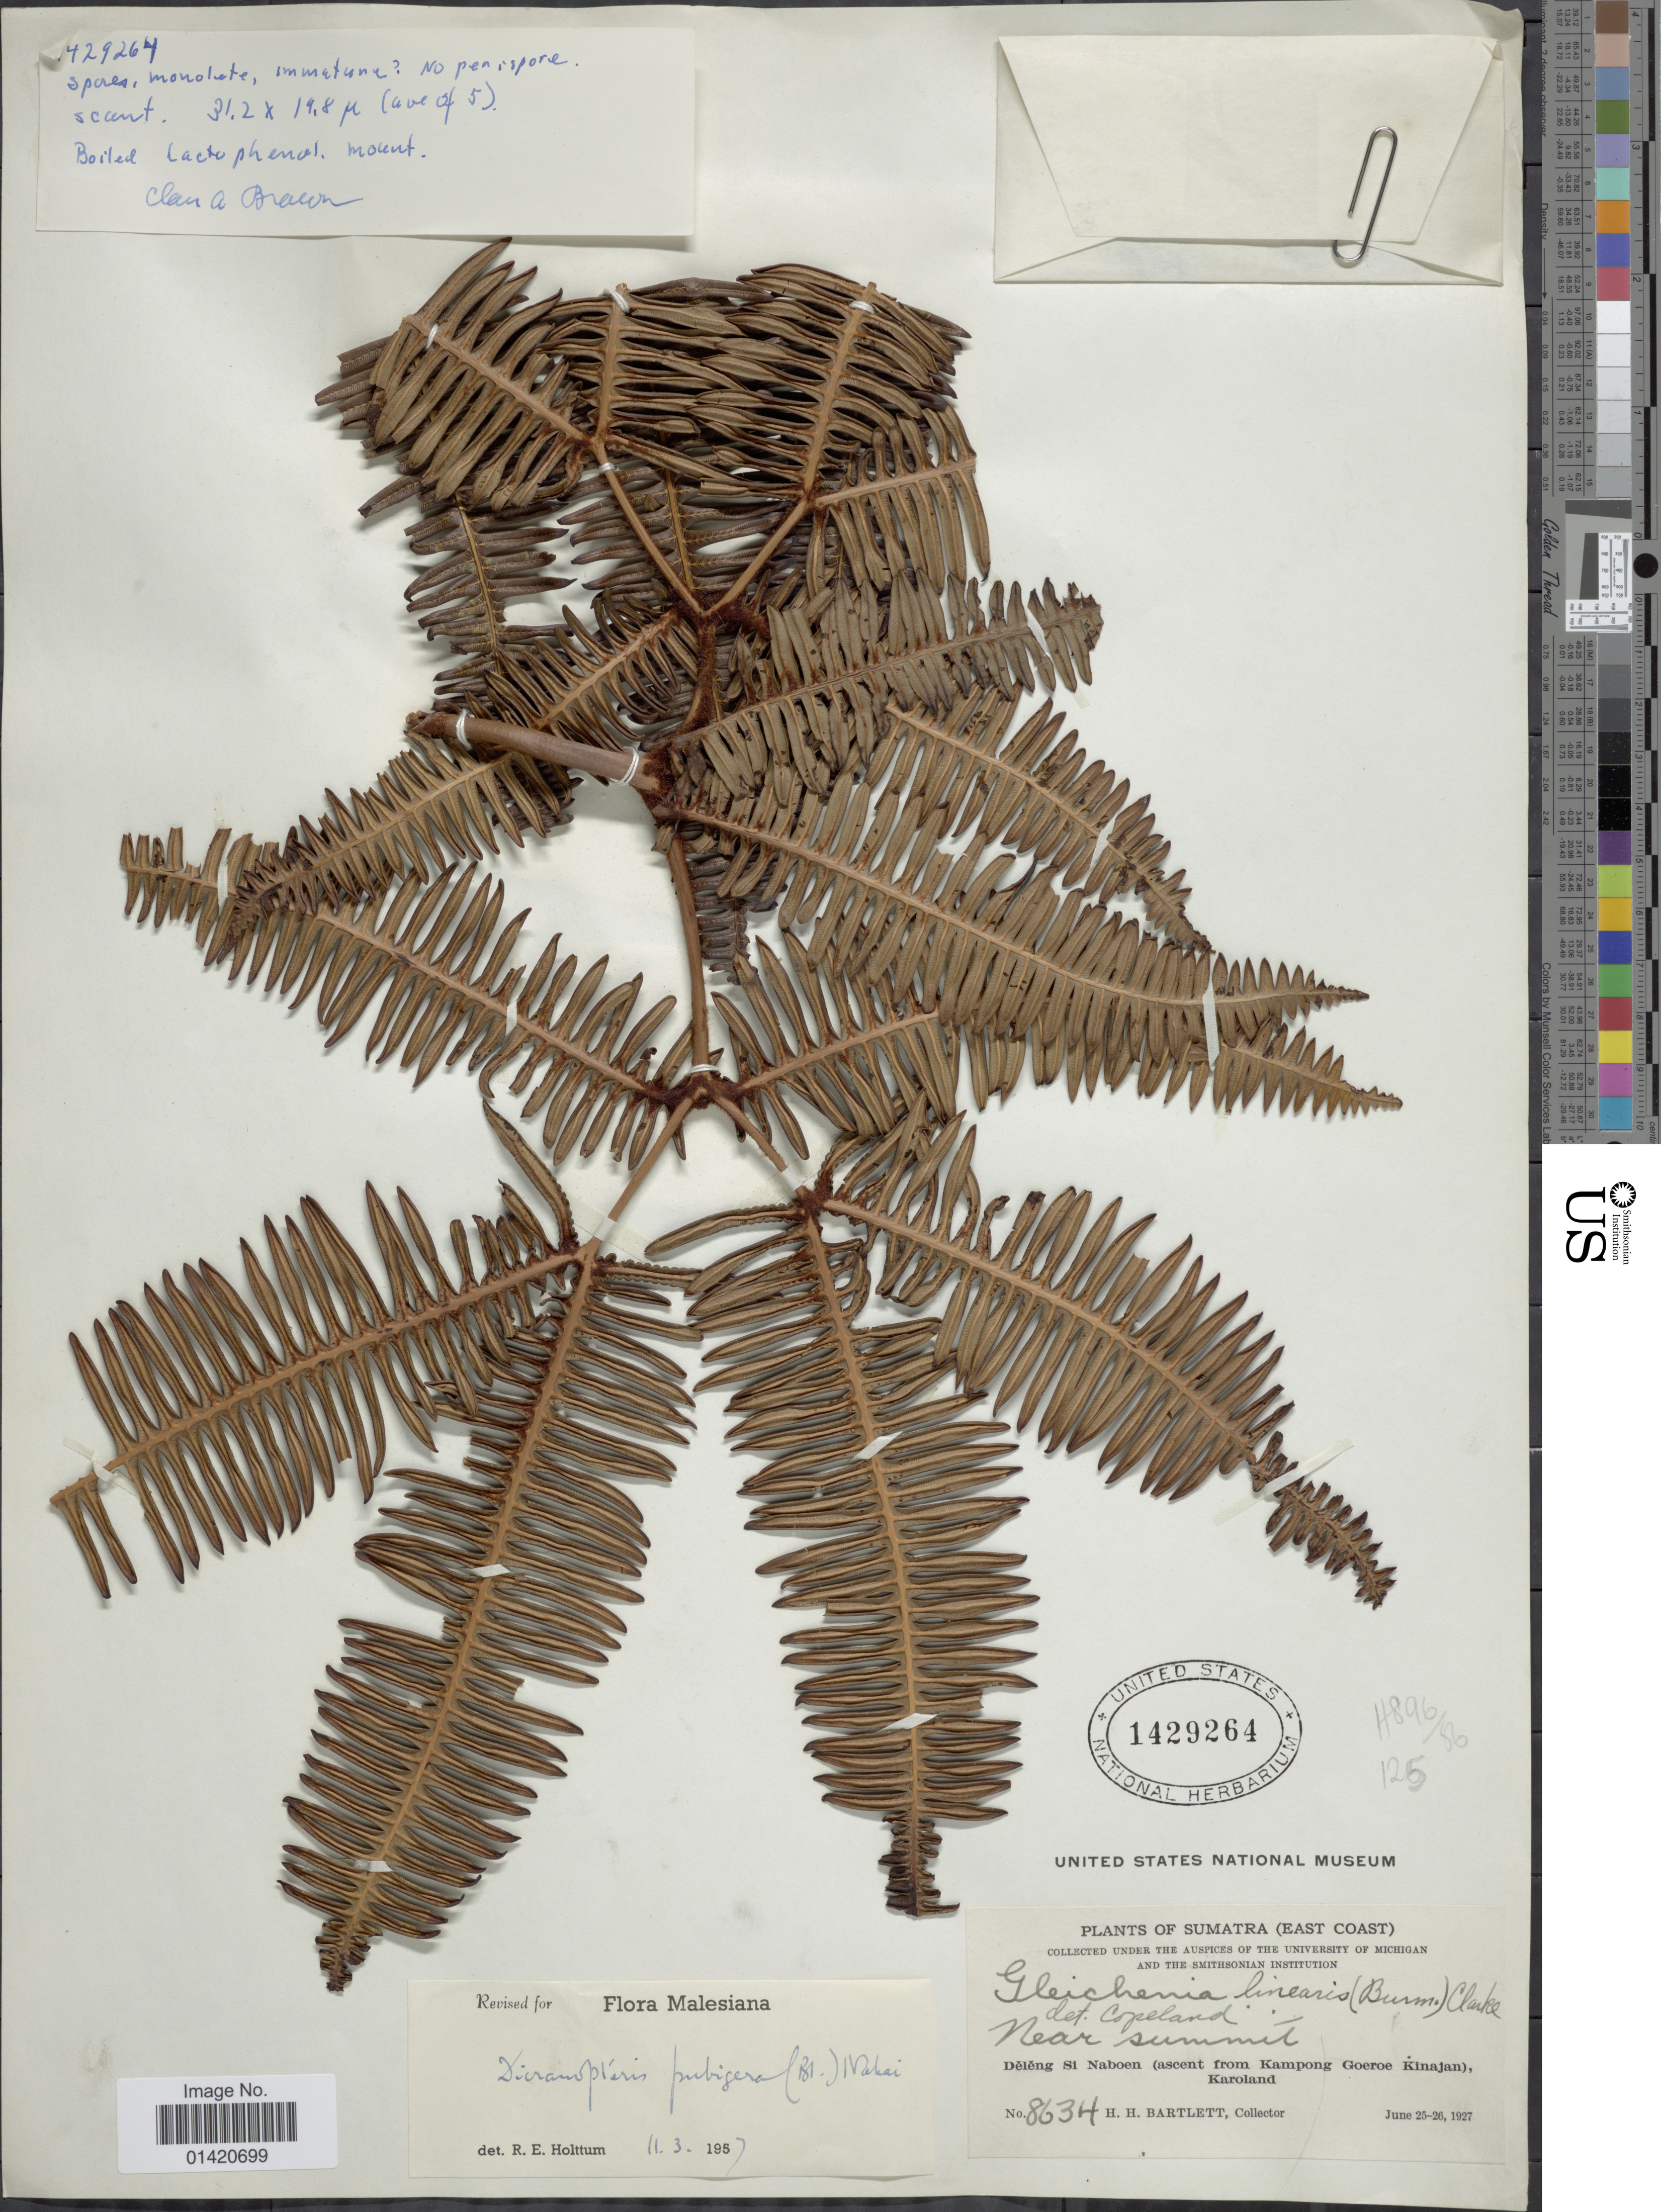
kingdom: Plantae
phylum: Tracheophyta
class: Polypodiopsida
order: Gleicheniales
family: Gleicheniaceae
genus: Dicranopteris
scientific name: Dicranopteris pubigera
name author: (Blume) Nakai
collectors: H. H. Bartlett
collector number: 8634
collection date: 1927-06-25/1927-06-26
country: Indonesia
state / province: Sumatra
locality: (East Coast), Near summit Dêlêng Si Naboen (ascent from Kampong Goeroe Kinajan), Karoland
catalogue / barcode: US 1429264